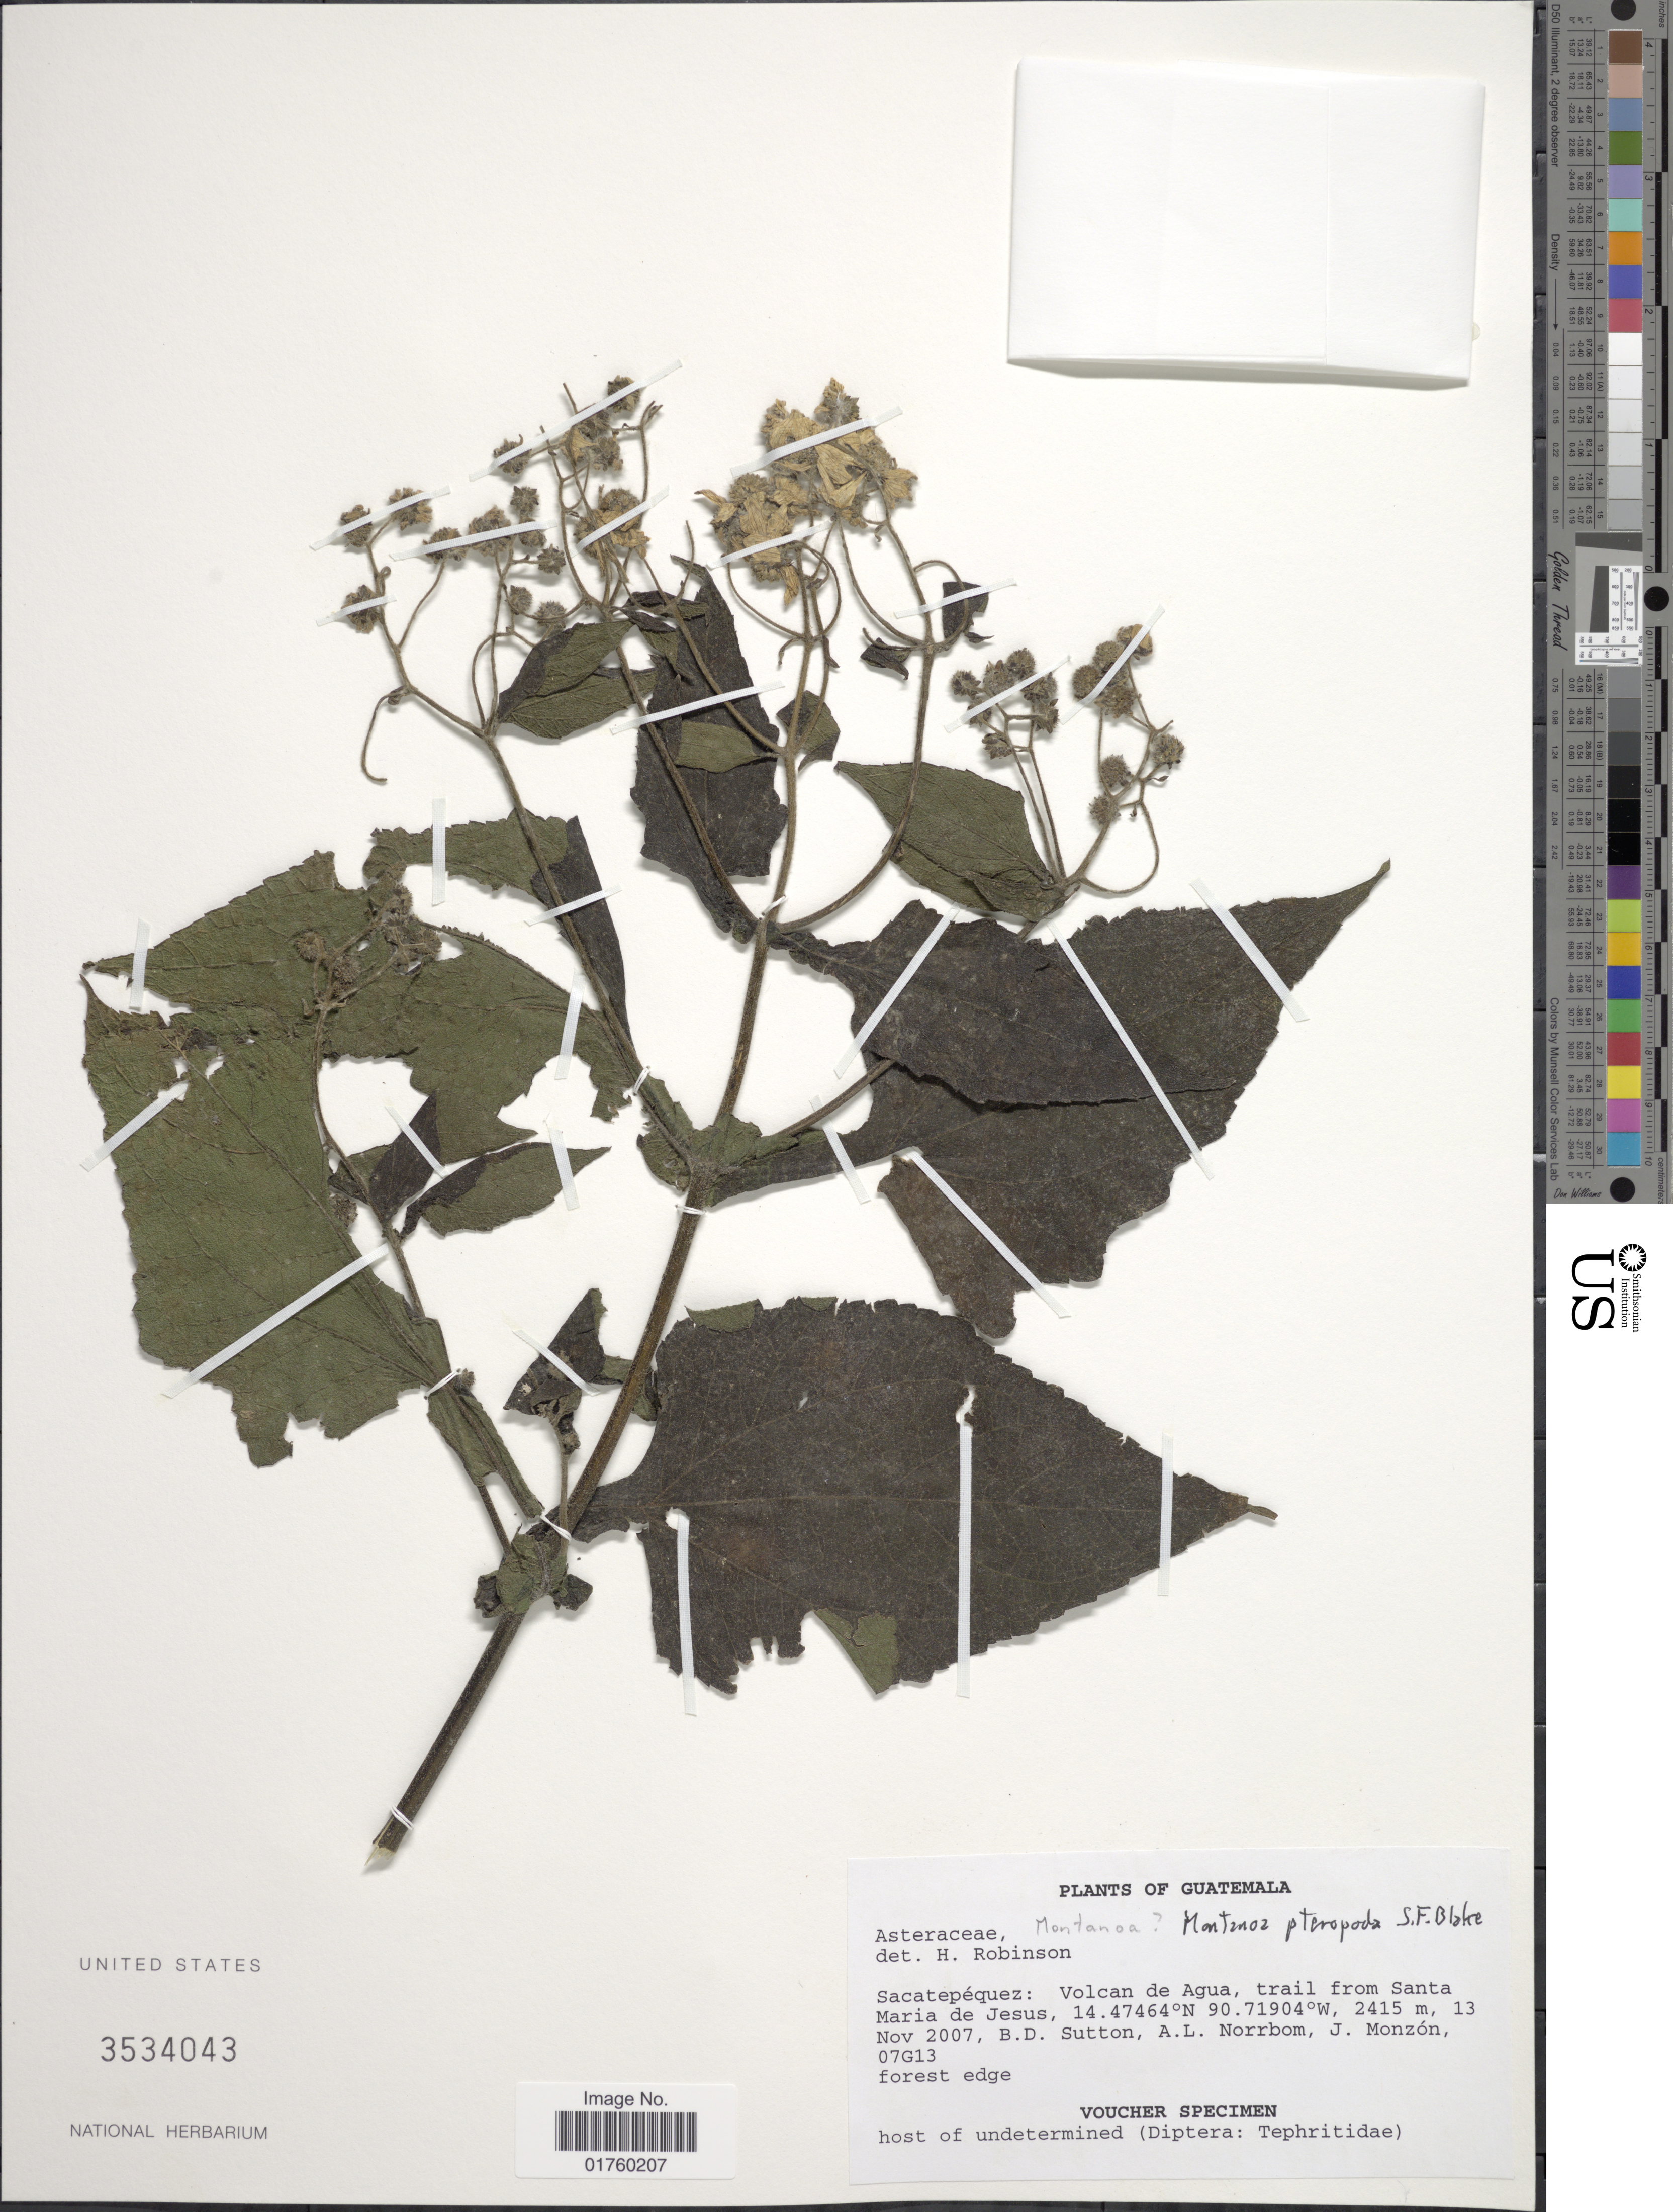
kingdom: Plantae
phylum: Tracheophyta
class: Magnoliopsida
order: Asterales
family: Asteraceae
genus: Montanoa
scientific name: Montanoa pteropoda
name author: S.F. Blake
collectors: B. Sutton, A. L. Norrbom & J. Monzon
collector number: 07G13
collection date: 2007-11-13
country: Guatemala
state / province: Sacatepéquez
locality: Volcan de Agua, trail from Santa Maria de Jesus.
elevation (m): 2415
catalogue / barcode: US 3534043